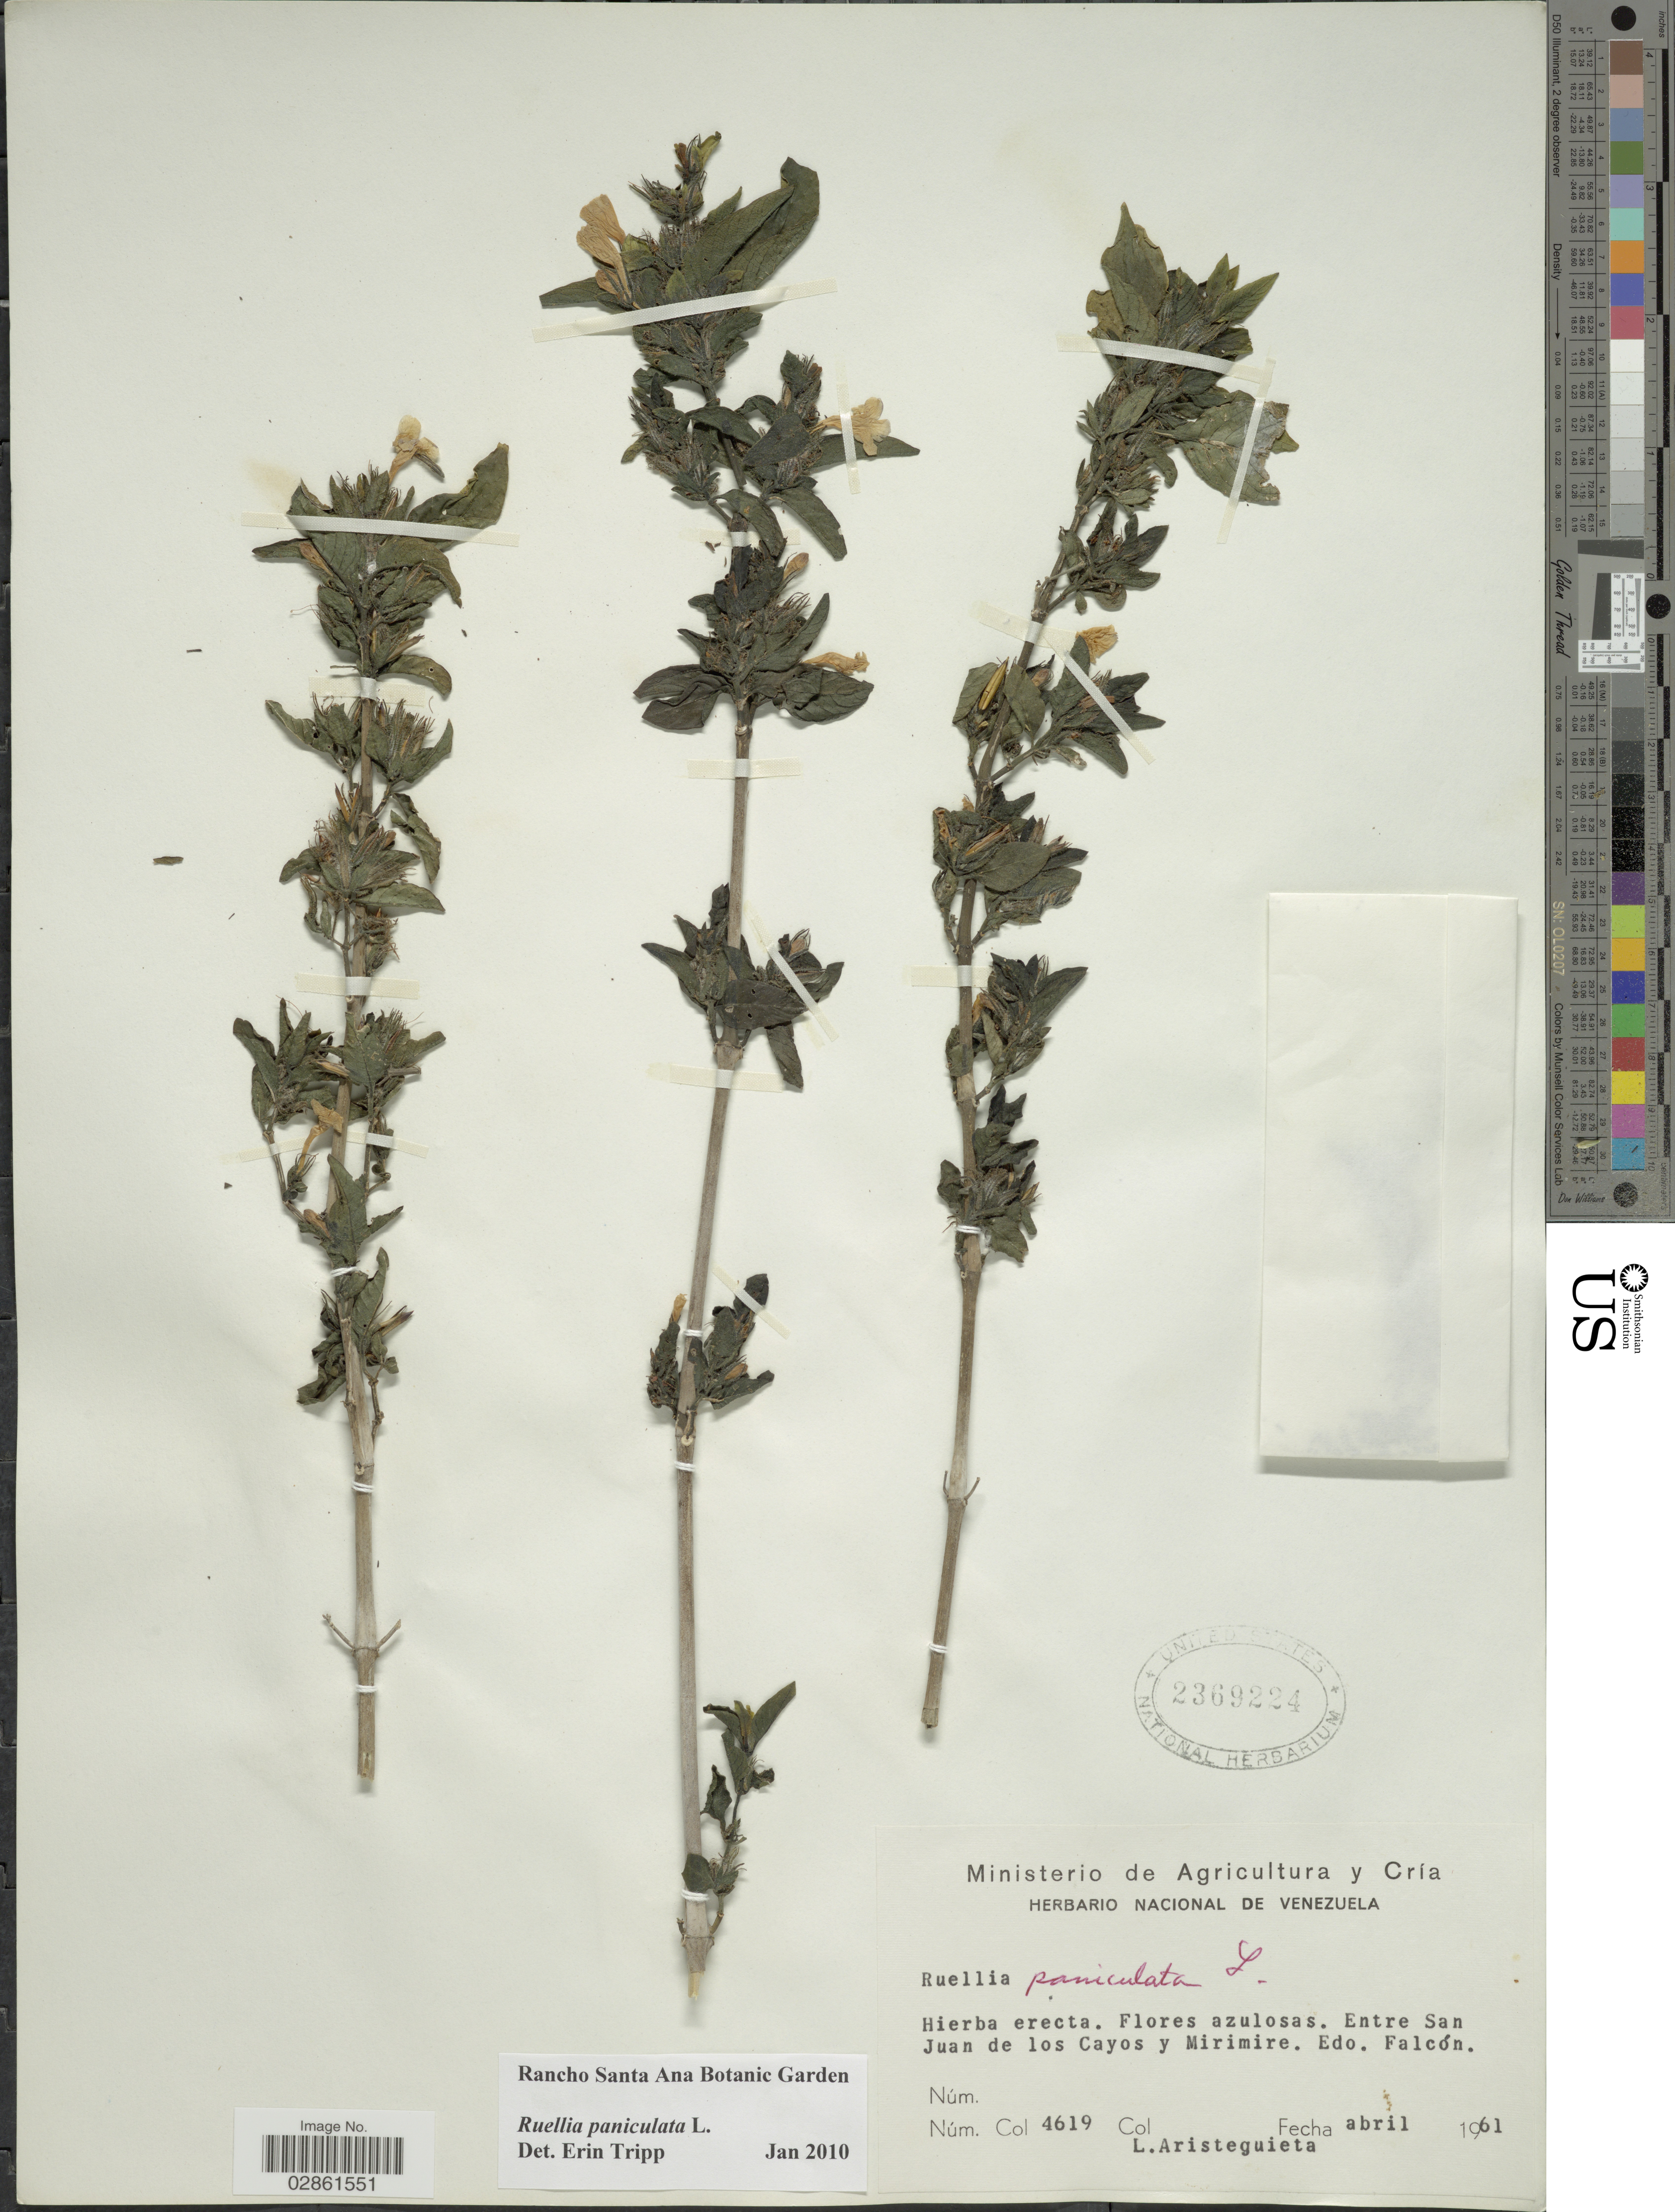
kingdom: Plantae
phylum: Tracheophyta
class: Magnoliopsida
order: Lamiales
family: Acanthaceae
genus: Ruellia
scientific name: Ruellia paniculata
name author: L.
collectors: L. Aristeguieta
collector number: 4619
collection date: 1961-04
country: Venezuela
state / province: Falcón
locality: Entre San Juan de los Cayos y Mirimire.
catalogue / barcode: US 2369224